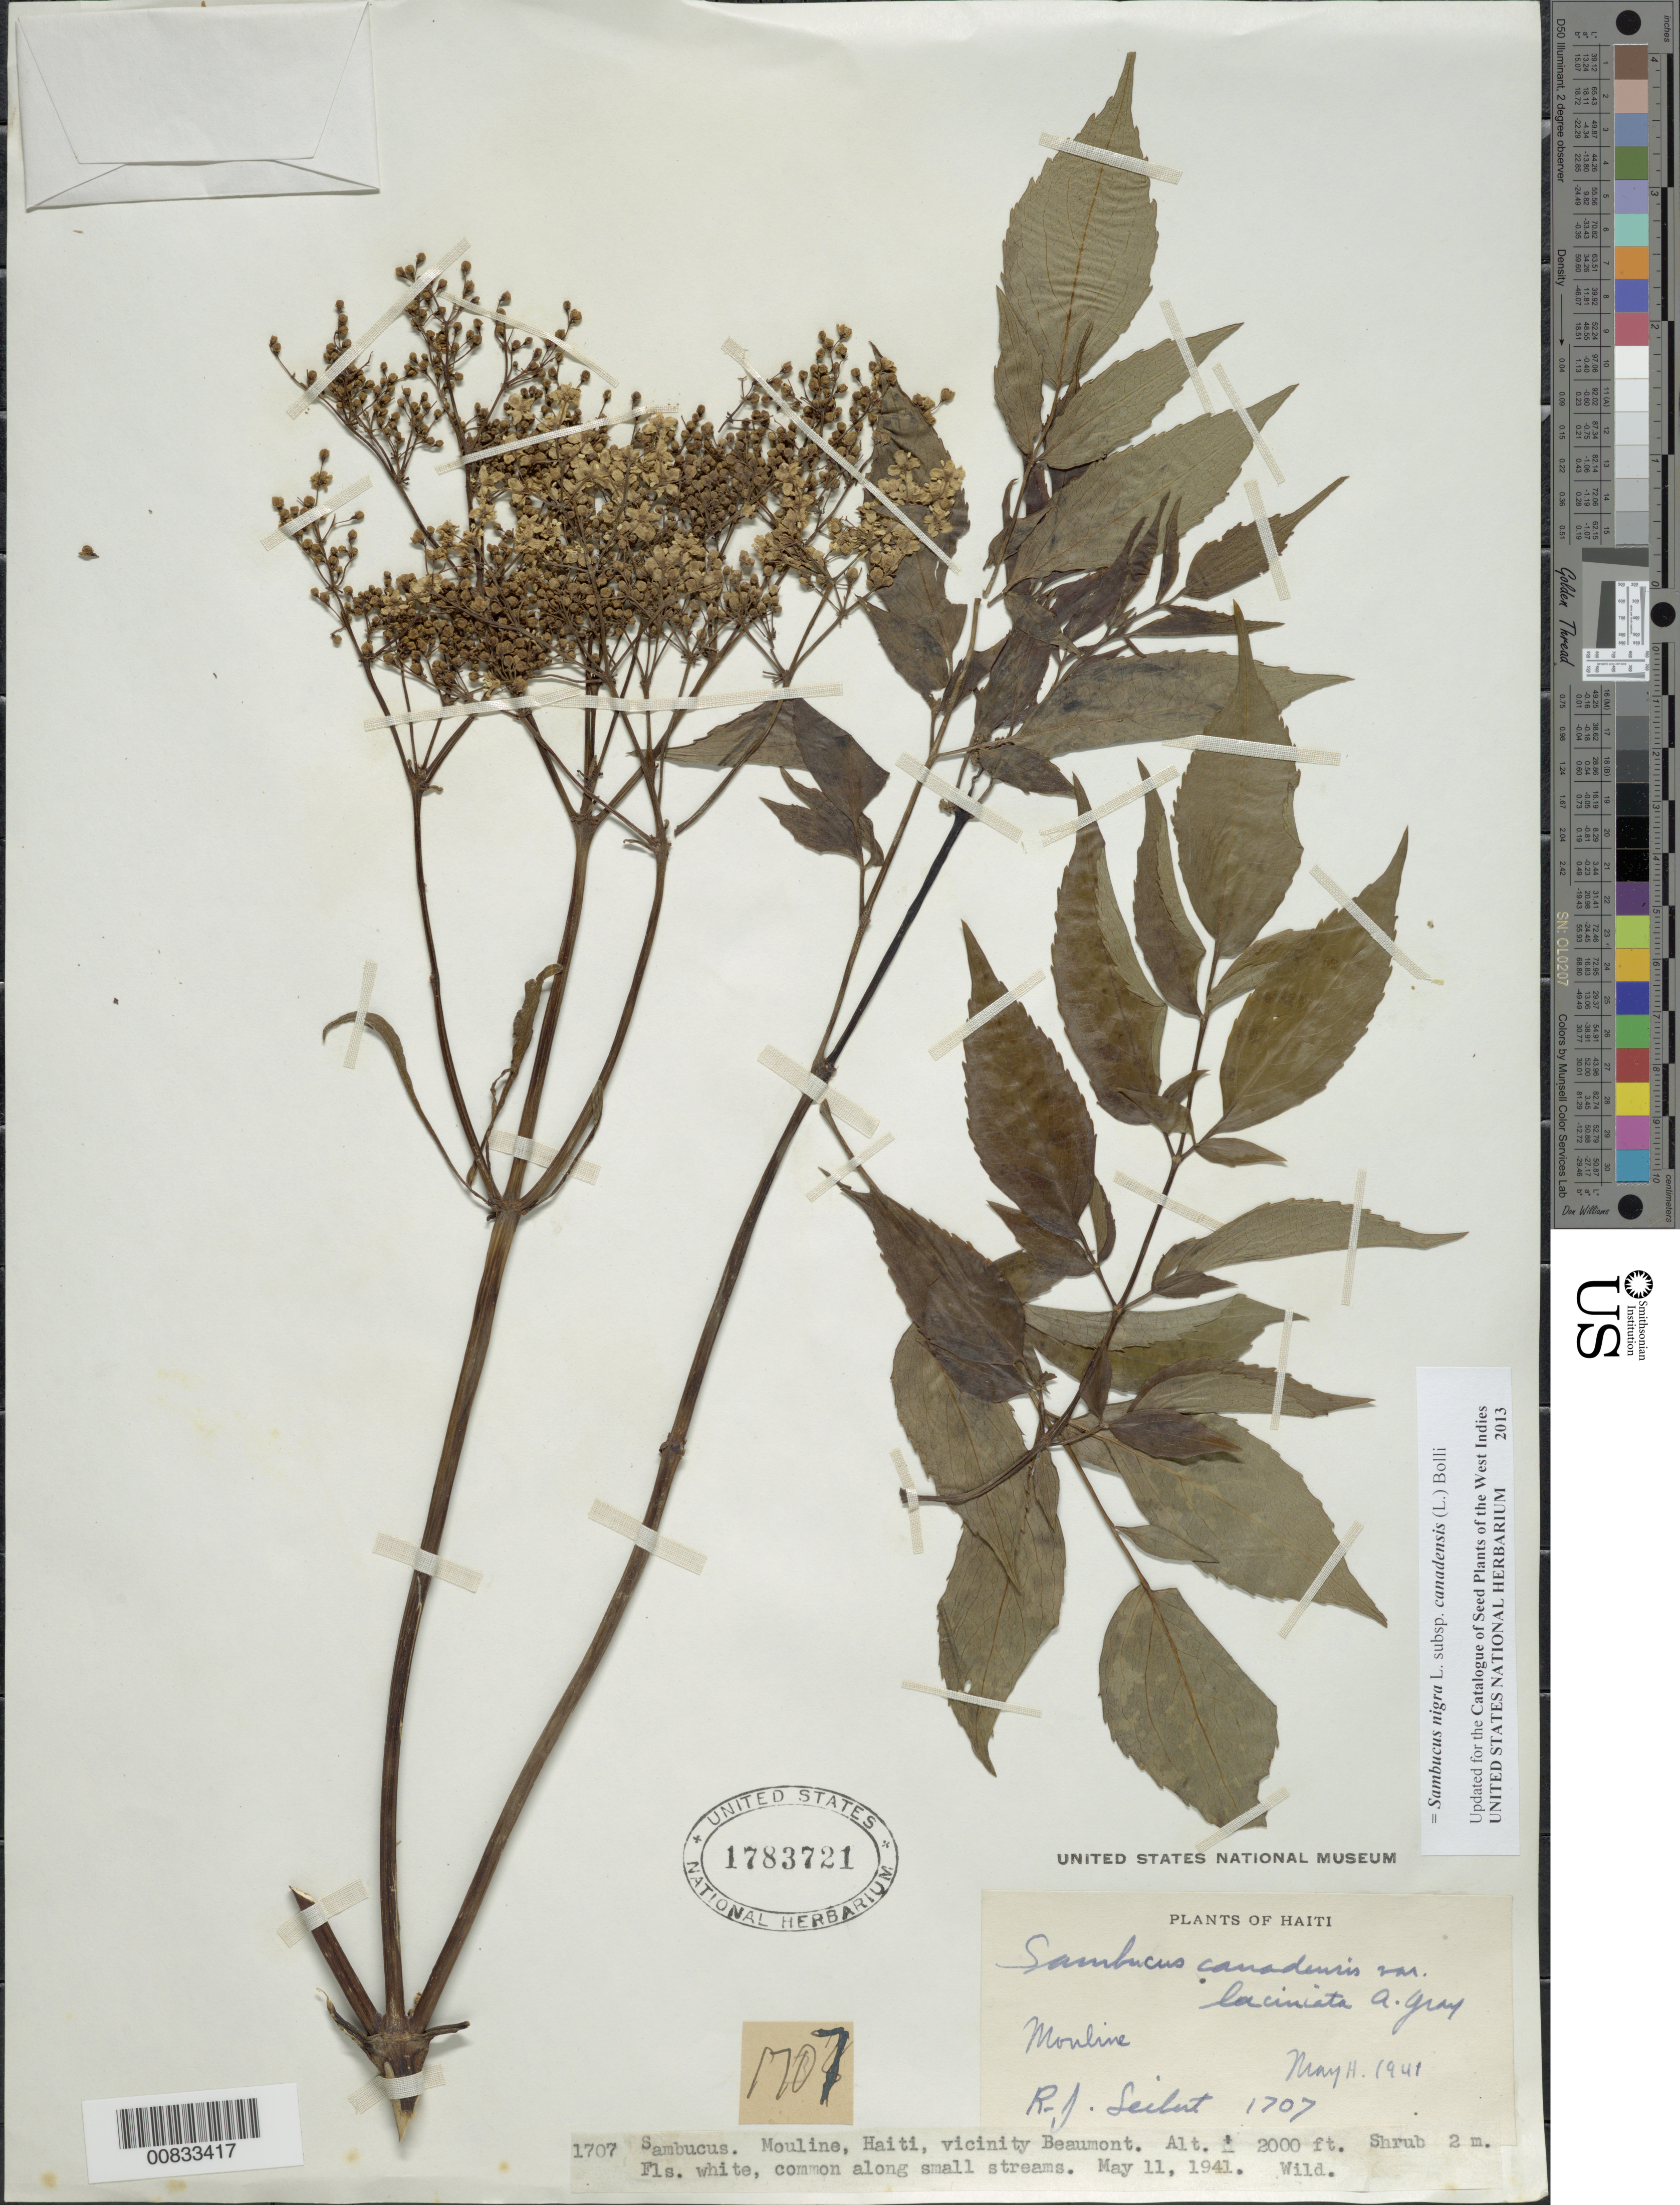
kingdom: Plantae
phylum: Tracheophyta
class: Magnoliopsida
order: Dipsacales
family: Viburnaceae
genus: Sambucus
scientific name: Sambucus nigra subsp. canadensis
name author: (L.) Bolli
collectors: R. J. Seibert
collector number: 1707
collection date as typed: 11 May 1941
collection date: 1941-05-11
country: Haiti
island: Hispaniola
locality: Mouline, vicinity of Beaumont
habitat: Common along small streams.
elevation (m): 610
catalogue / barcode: US 1783721